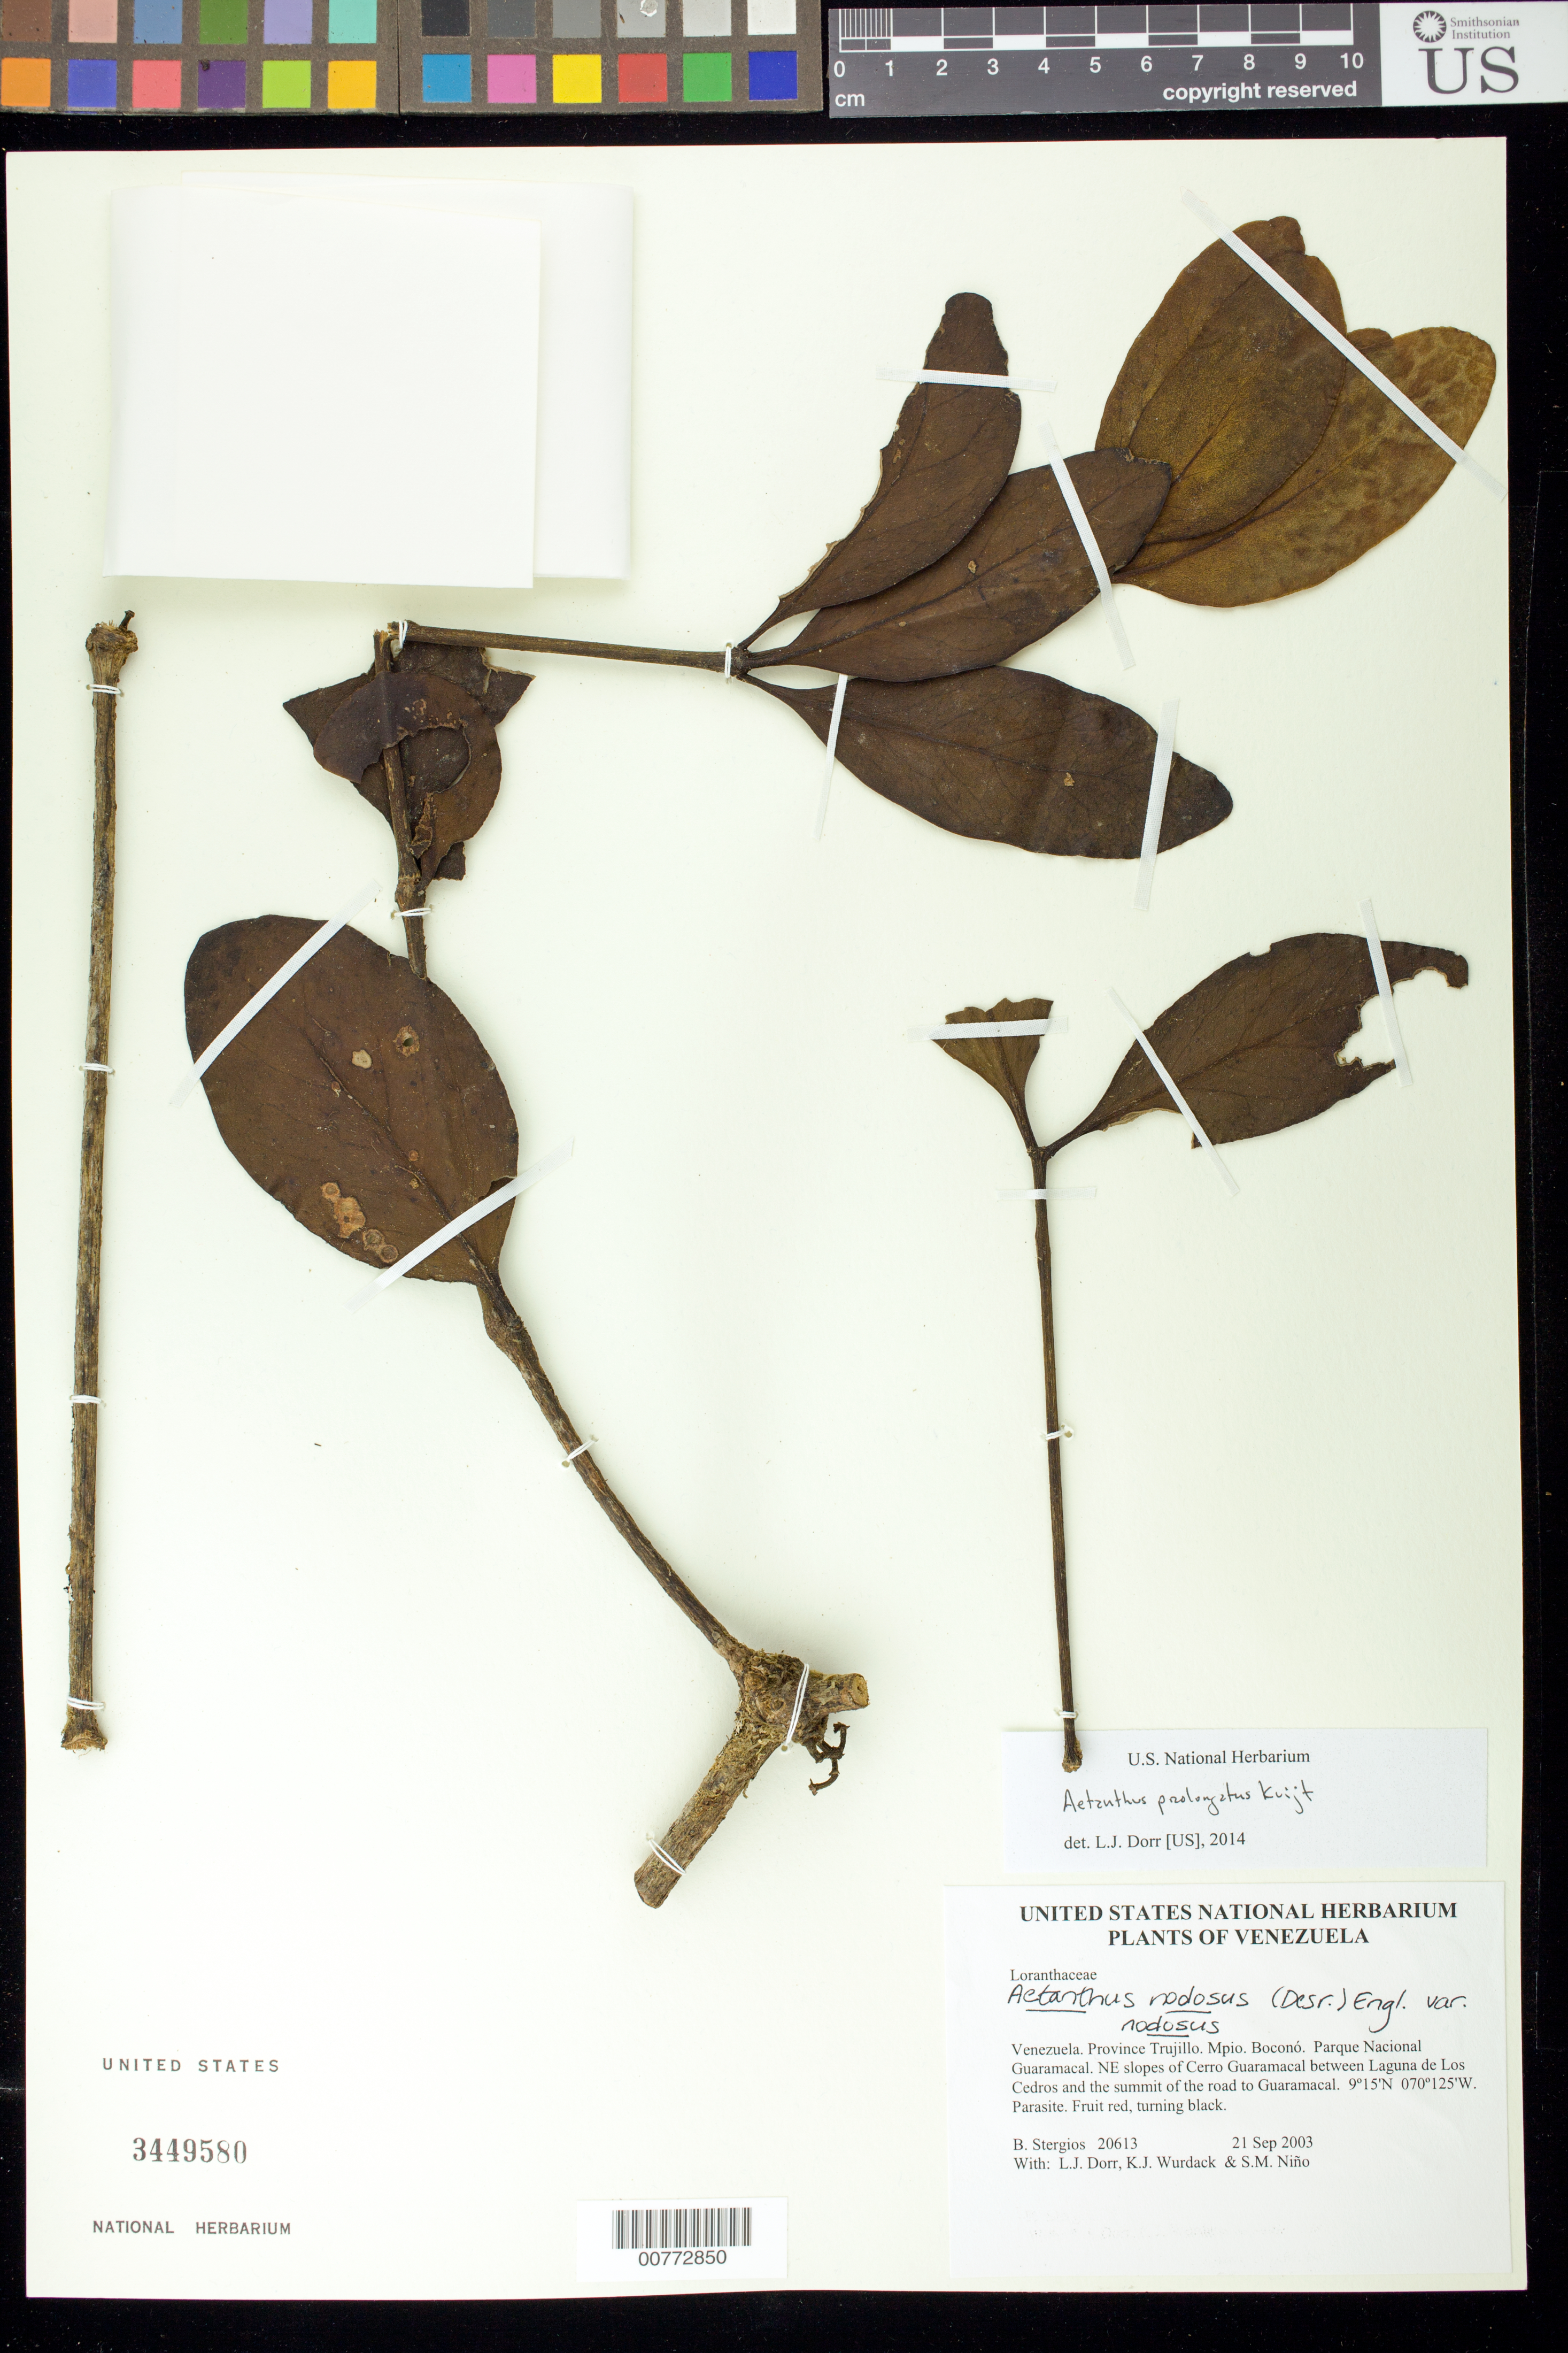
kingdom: Plantae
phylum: Tracheophyta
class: Magnoliopsida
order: Santalales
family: Loranthaceae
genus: Aetanthus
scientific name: Aetanthus prolongatus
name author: Kuijt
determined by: Dorr, L. J., (BOT), Smithsonian Institution - National Museum of Natural History (UNITED STATES)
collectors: B. G. Stergios, L. J. Dorr, K. Wurdack & S. M. Niño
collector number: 20613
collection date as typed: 21 Sep 2003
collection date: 2003-09-21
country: Venezuela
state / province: Trujillo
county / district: Boconó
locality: Parque Nacional Guaramacal. NE slopes of Cerro Guaramacal between Laguna de Los Cedros and the summit of the road to Guaramacal.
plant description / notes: F, PORT, US, UVIC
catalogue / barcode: US 3449580